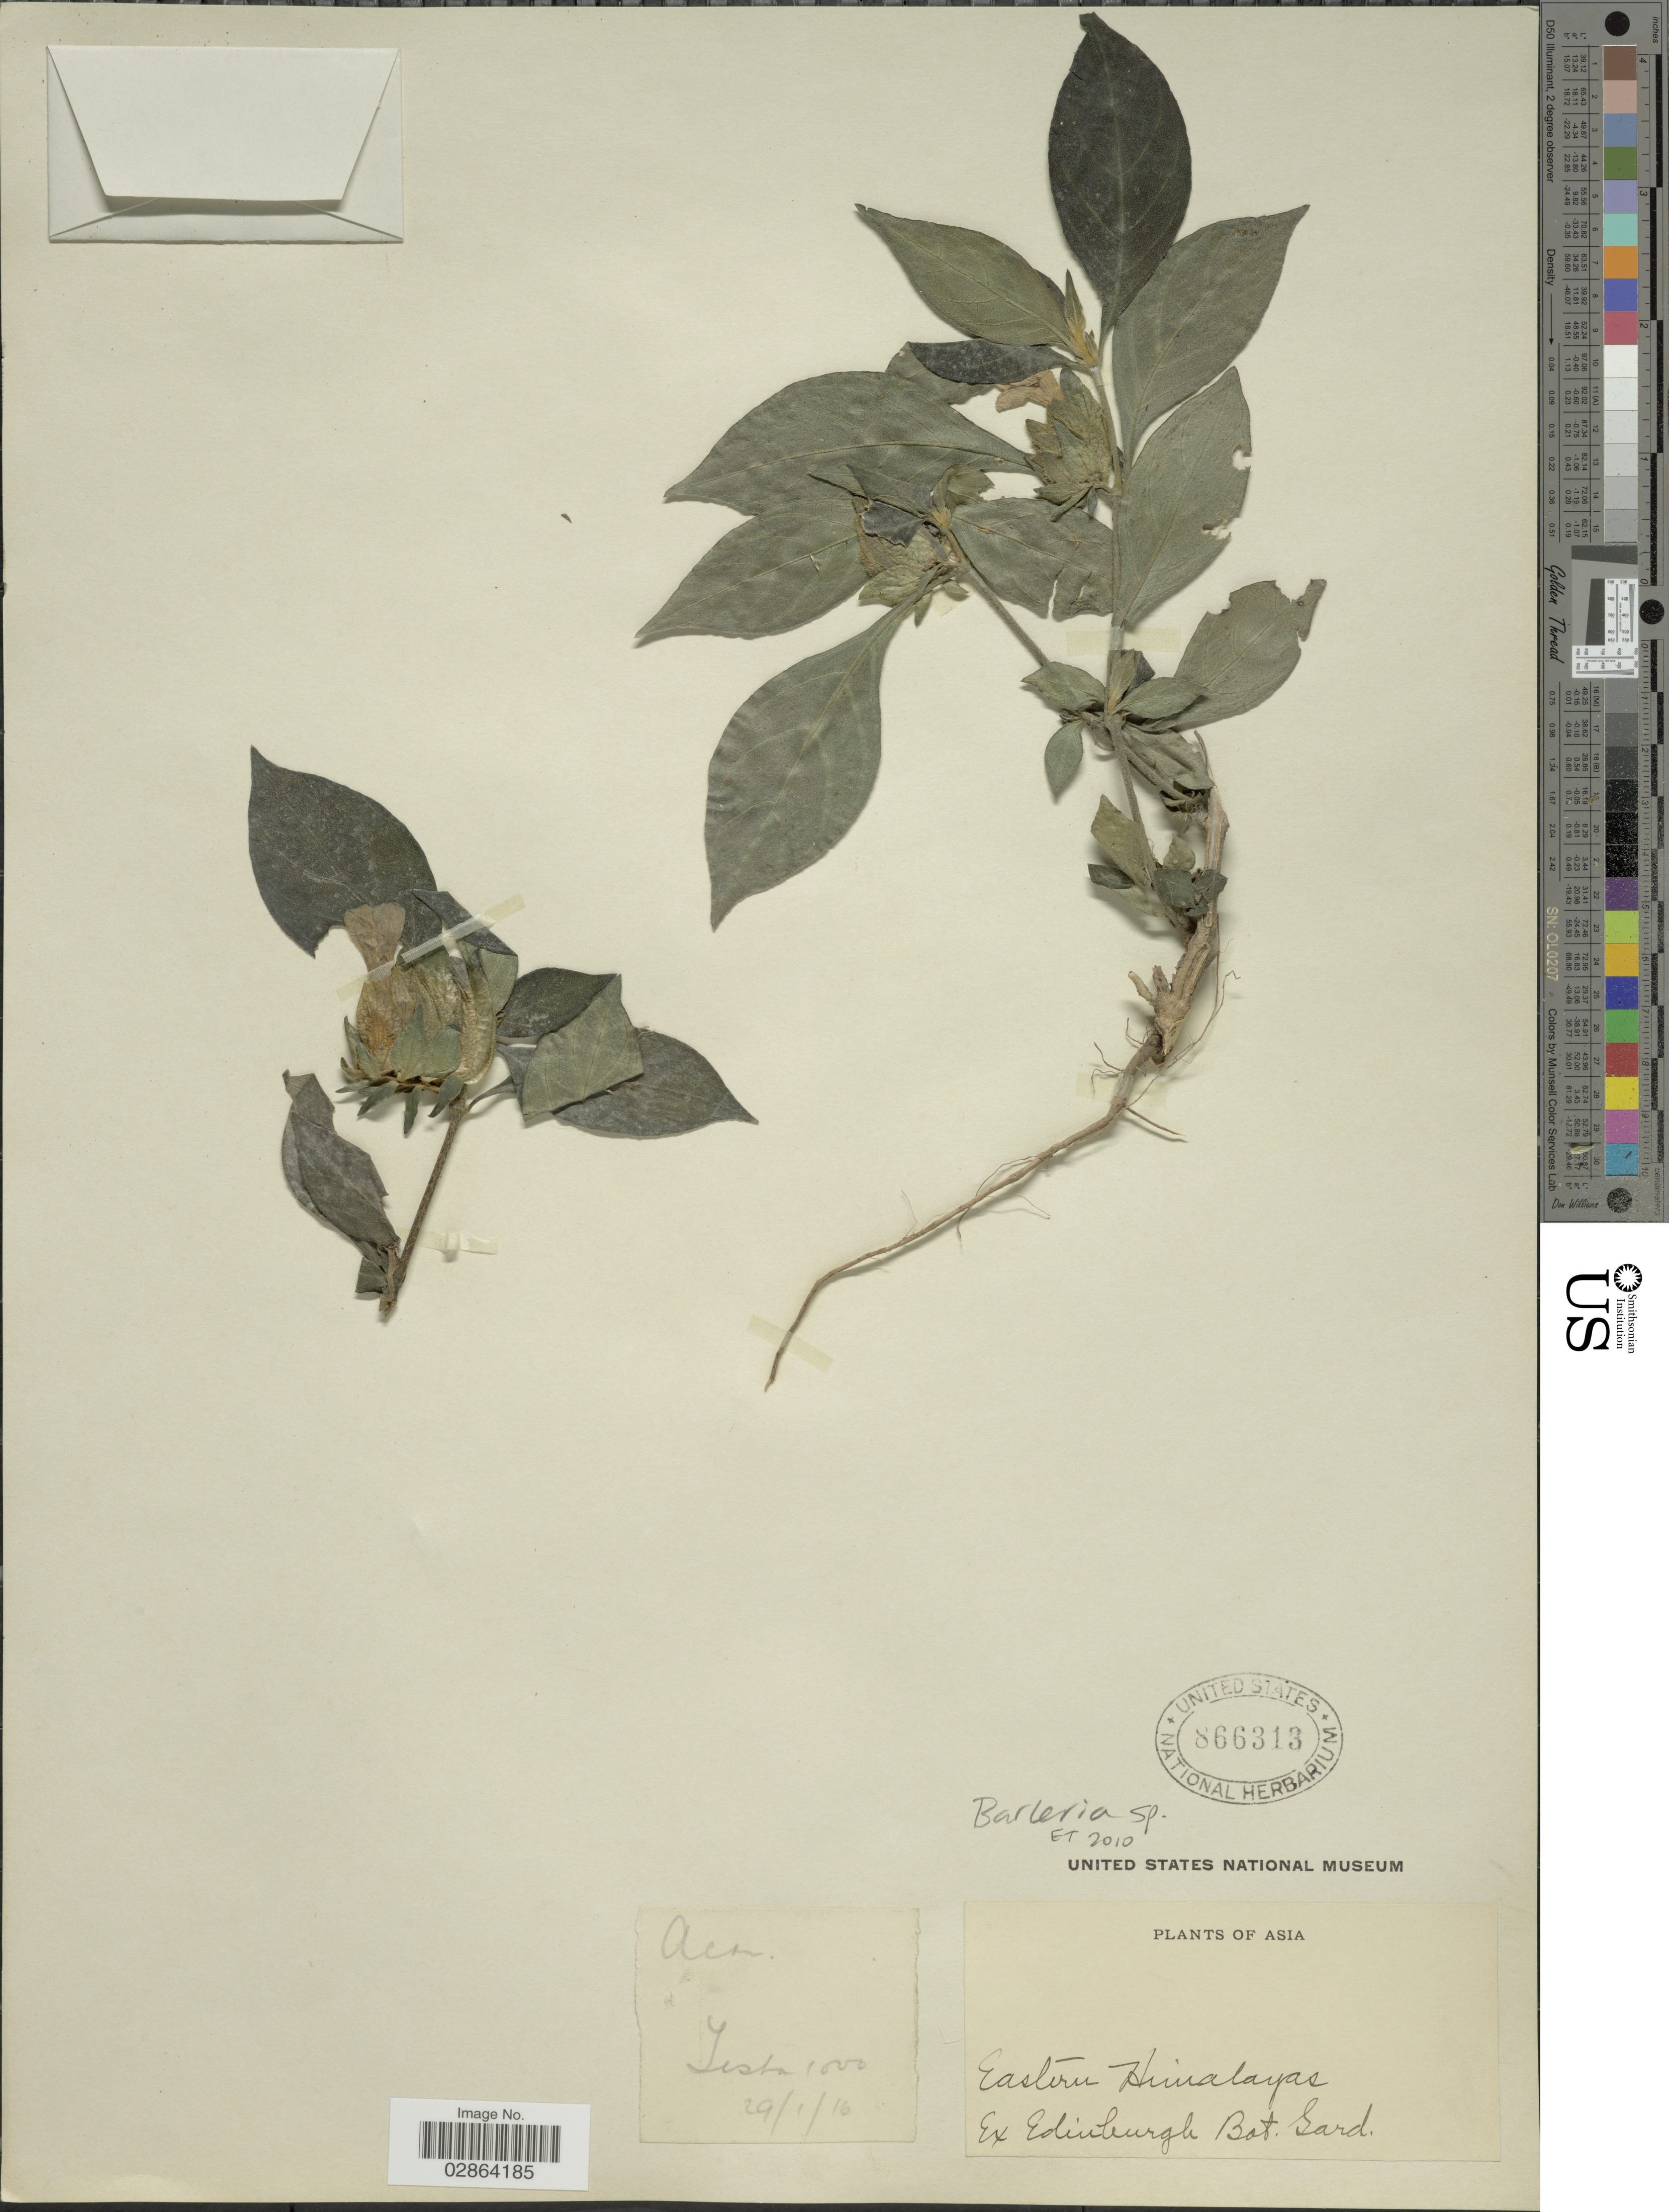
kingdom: Plantae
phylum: Tracheophyta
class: Magnoliopsida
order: Lamiales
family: Acanthaceae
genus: Barleria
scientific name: Barleria sp.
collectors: Edinburg Bot. Gard.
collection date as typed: Transcribed d/m/y: 29/1/16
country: India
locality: Asia, Eastern Himalayas, Tista.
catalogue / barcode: US 866313